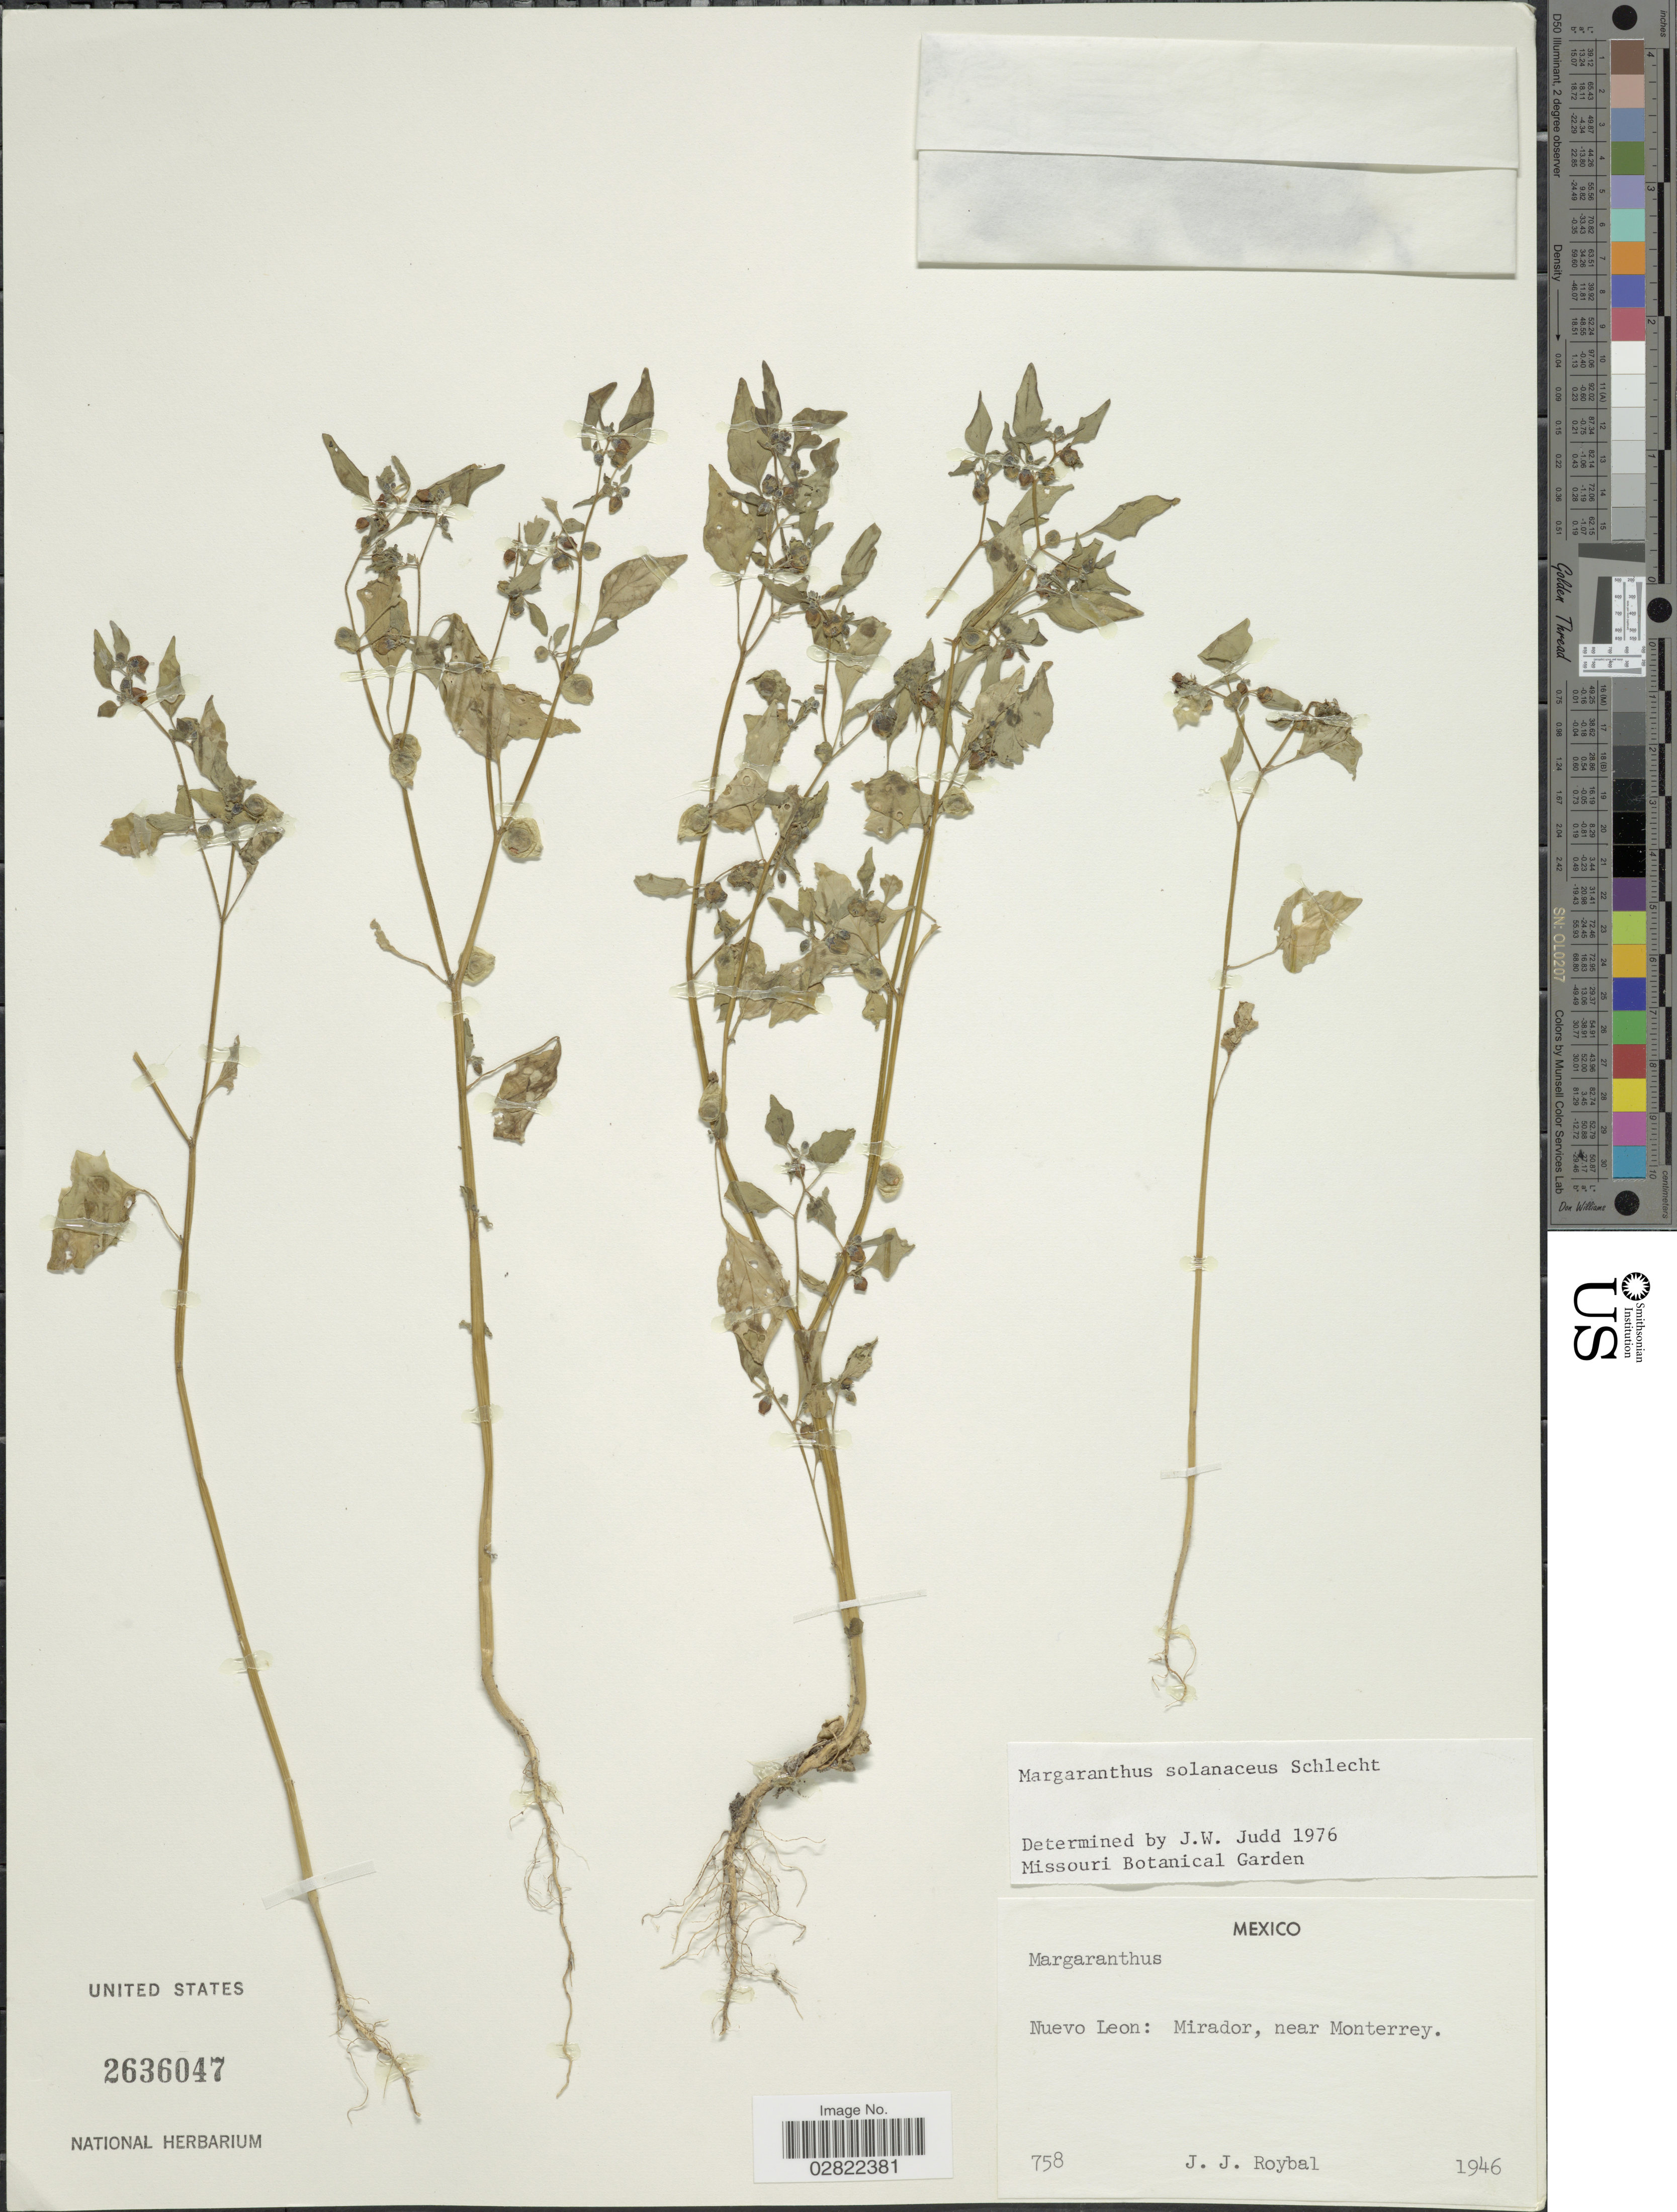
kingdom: Plantae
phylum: Tracheophyta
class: Magnoliopsida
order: Solanales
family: Solanaceae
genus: Margaranthus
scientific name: Margaranthus solanaceus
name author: Schltdl.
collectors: J. J. Roybal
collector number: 758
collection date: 1946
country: Mexico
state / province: Nuevo León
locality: Mirador, near Monterrey.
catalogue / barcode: US 2636047